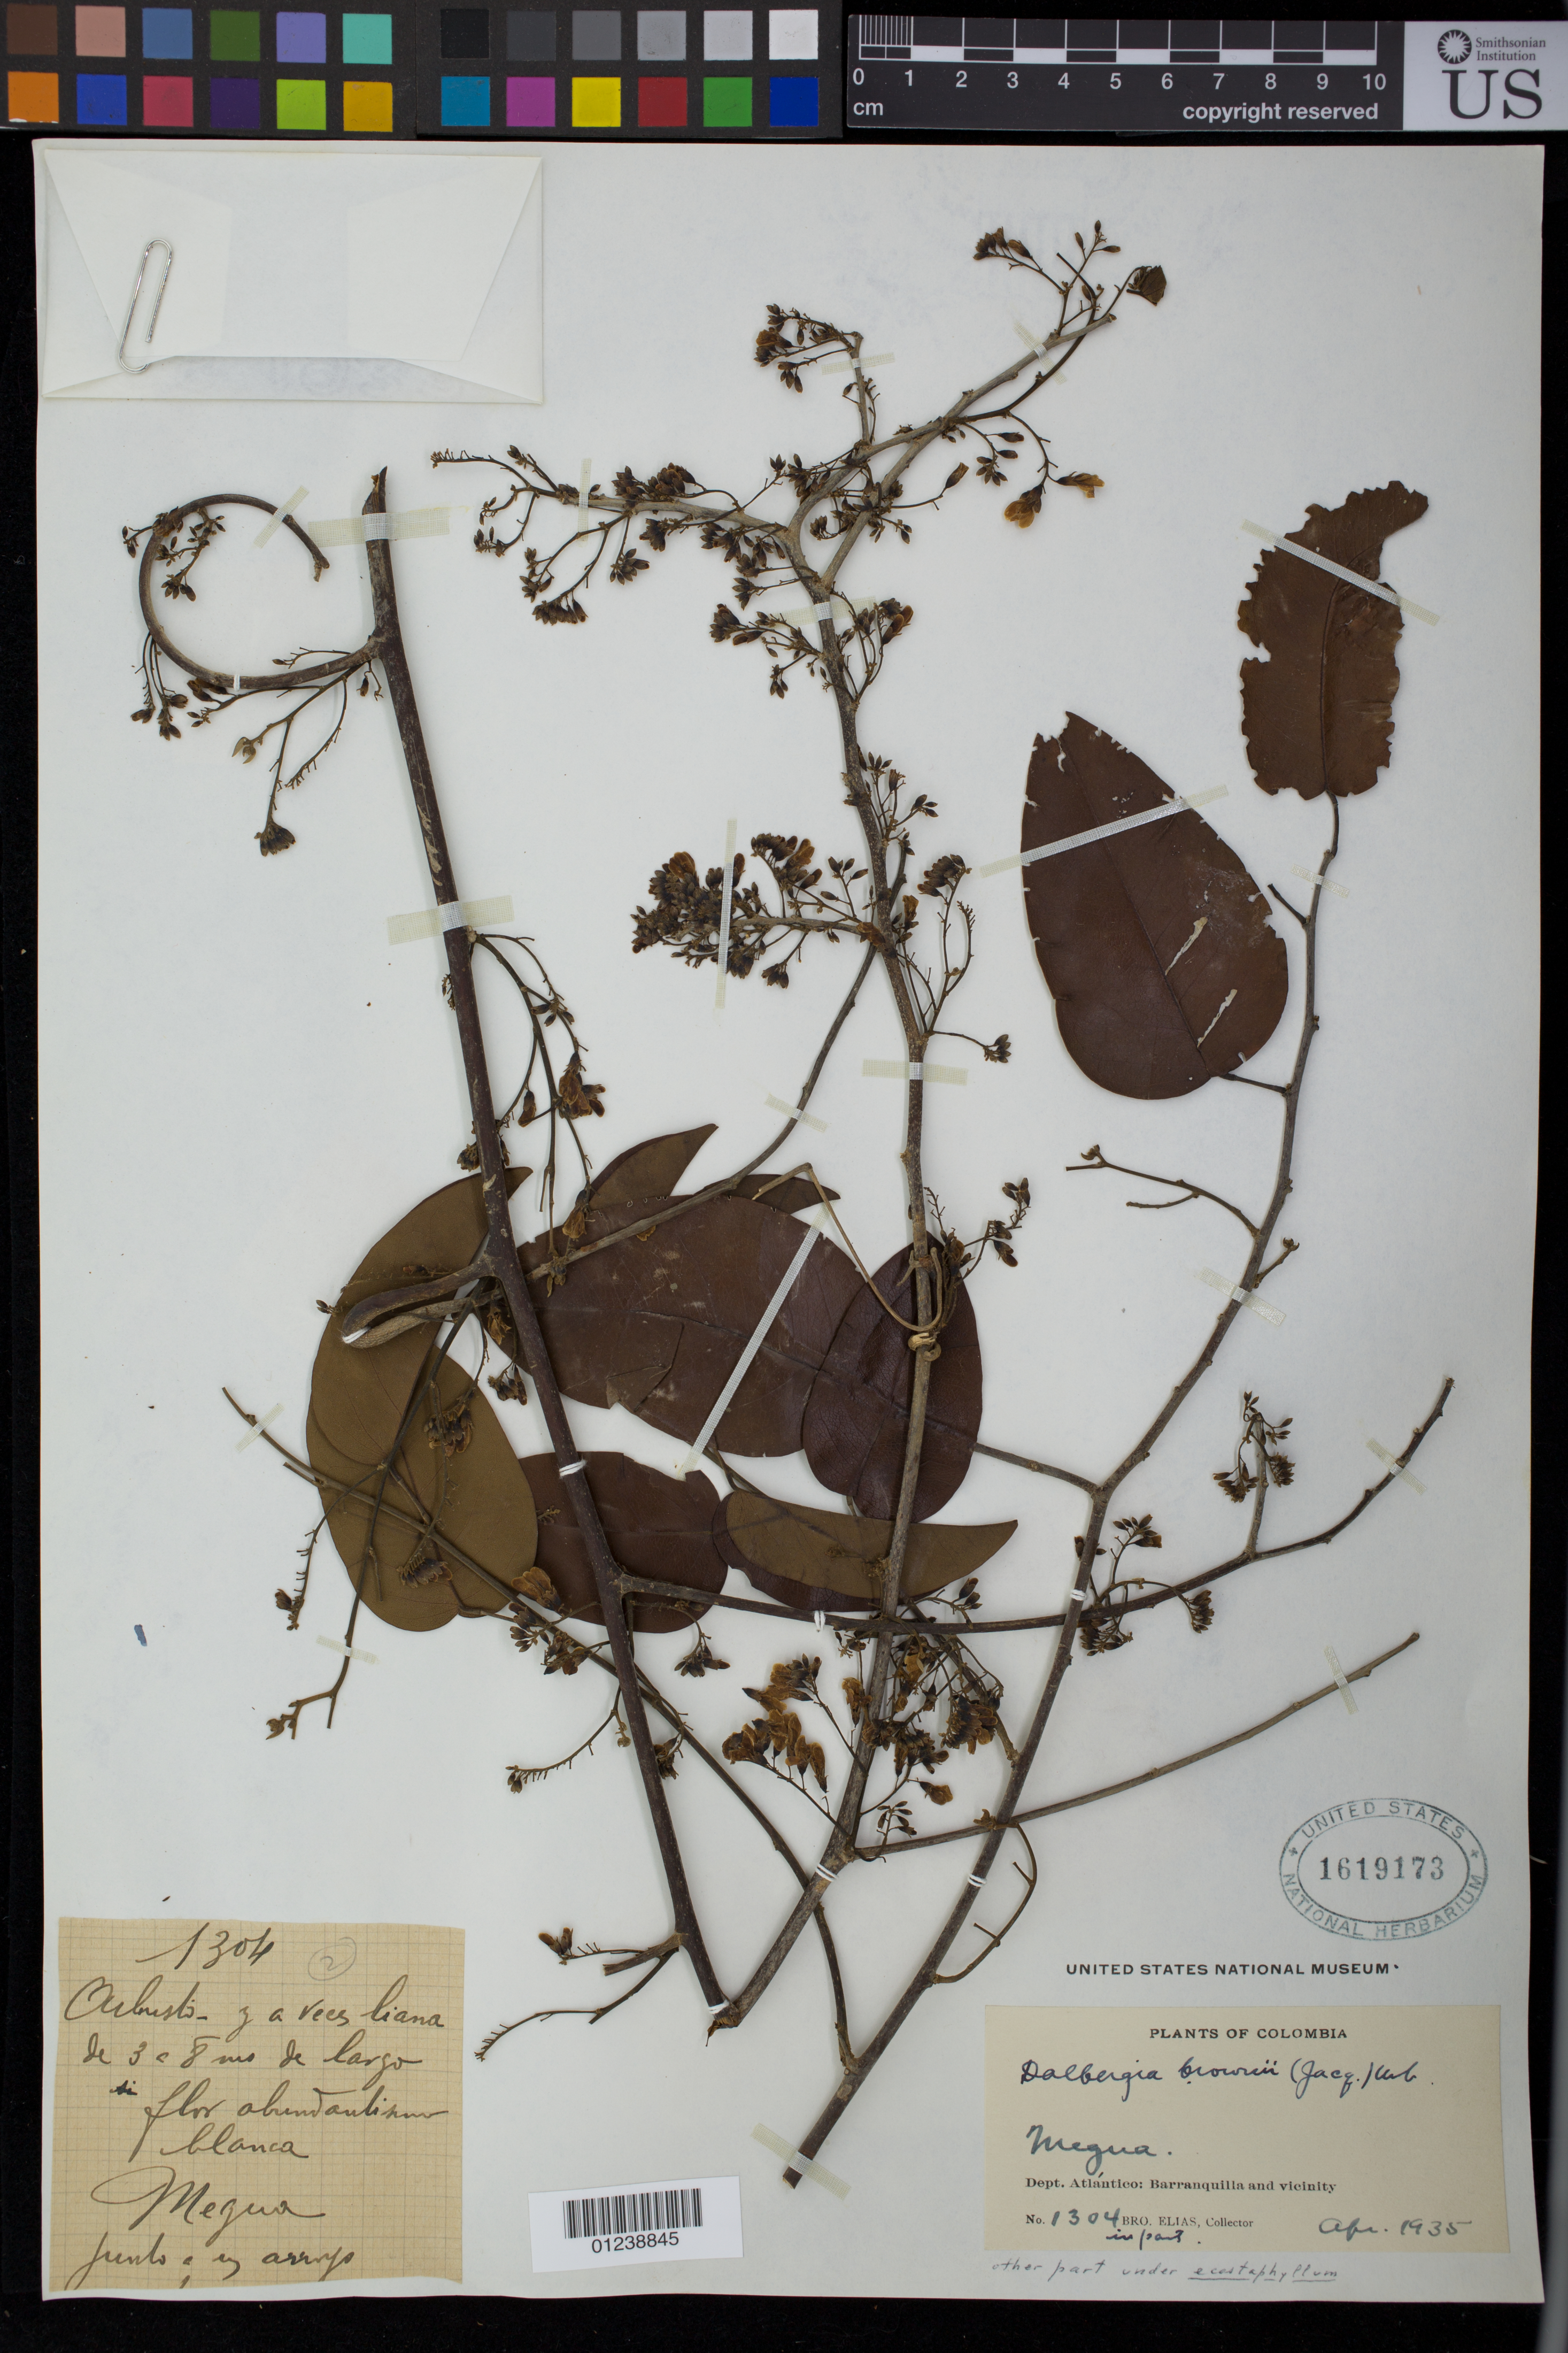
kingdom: Plantae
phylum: Tracheophyta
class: Magnoliopsida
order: Fabales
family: Fabaceae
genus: Dalbergia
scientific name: Dalbergia brownei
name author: (Jacq.) Schinz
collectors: Bro. Elias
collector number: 1304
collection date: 1935-04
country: Colombia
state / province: Atlantico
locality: Barranquilla and vicinity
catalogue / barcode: US 1619173